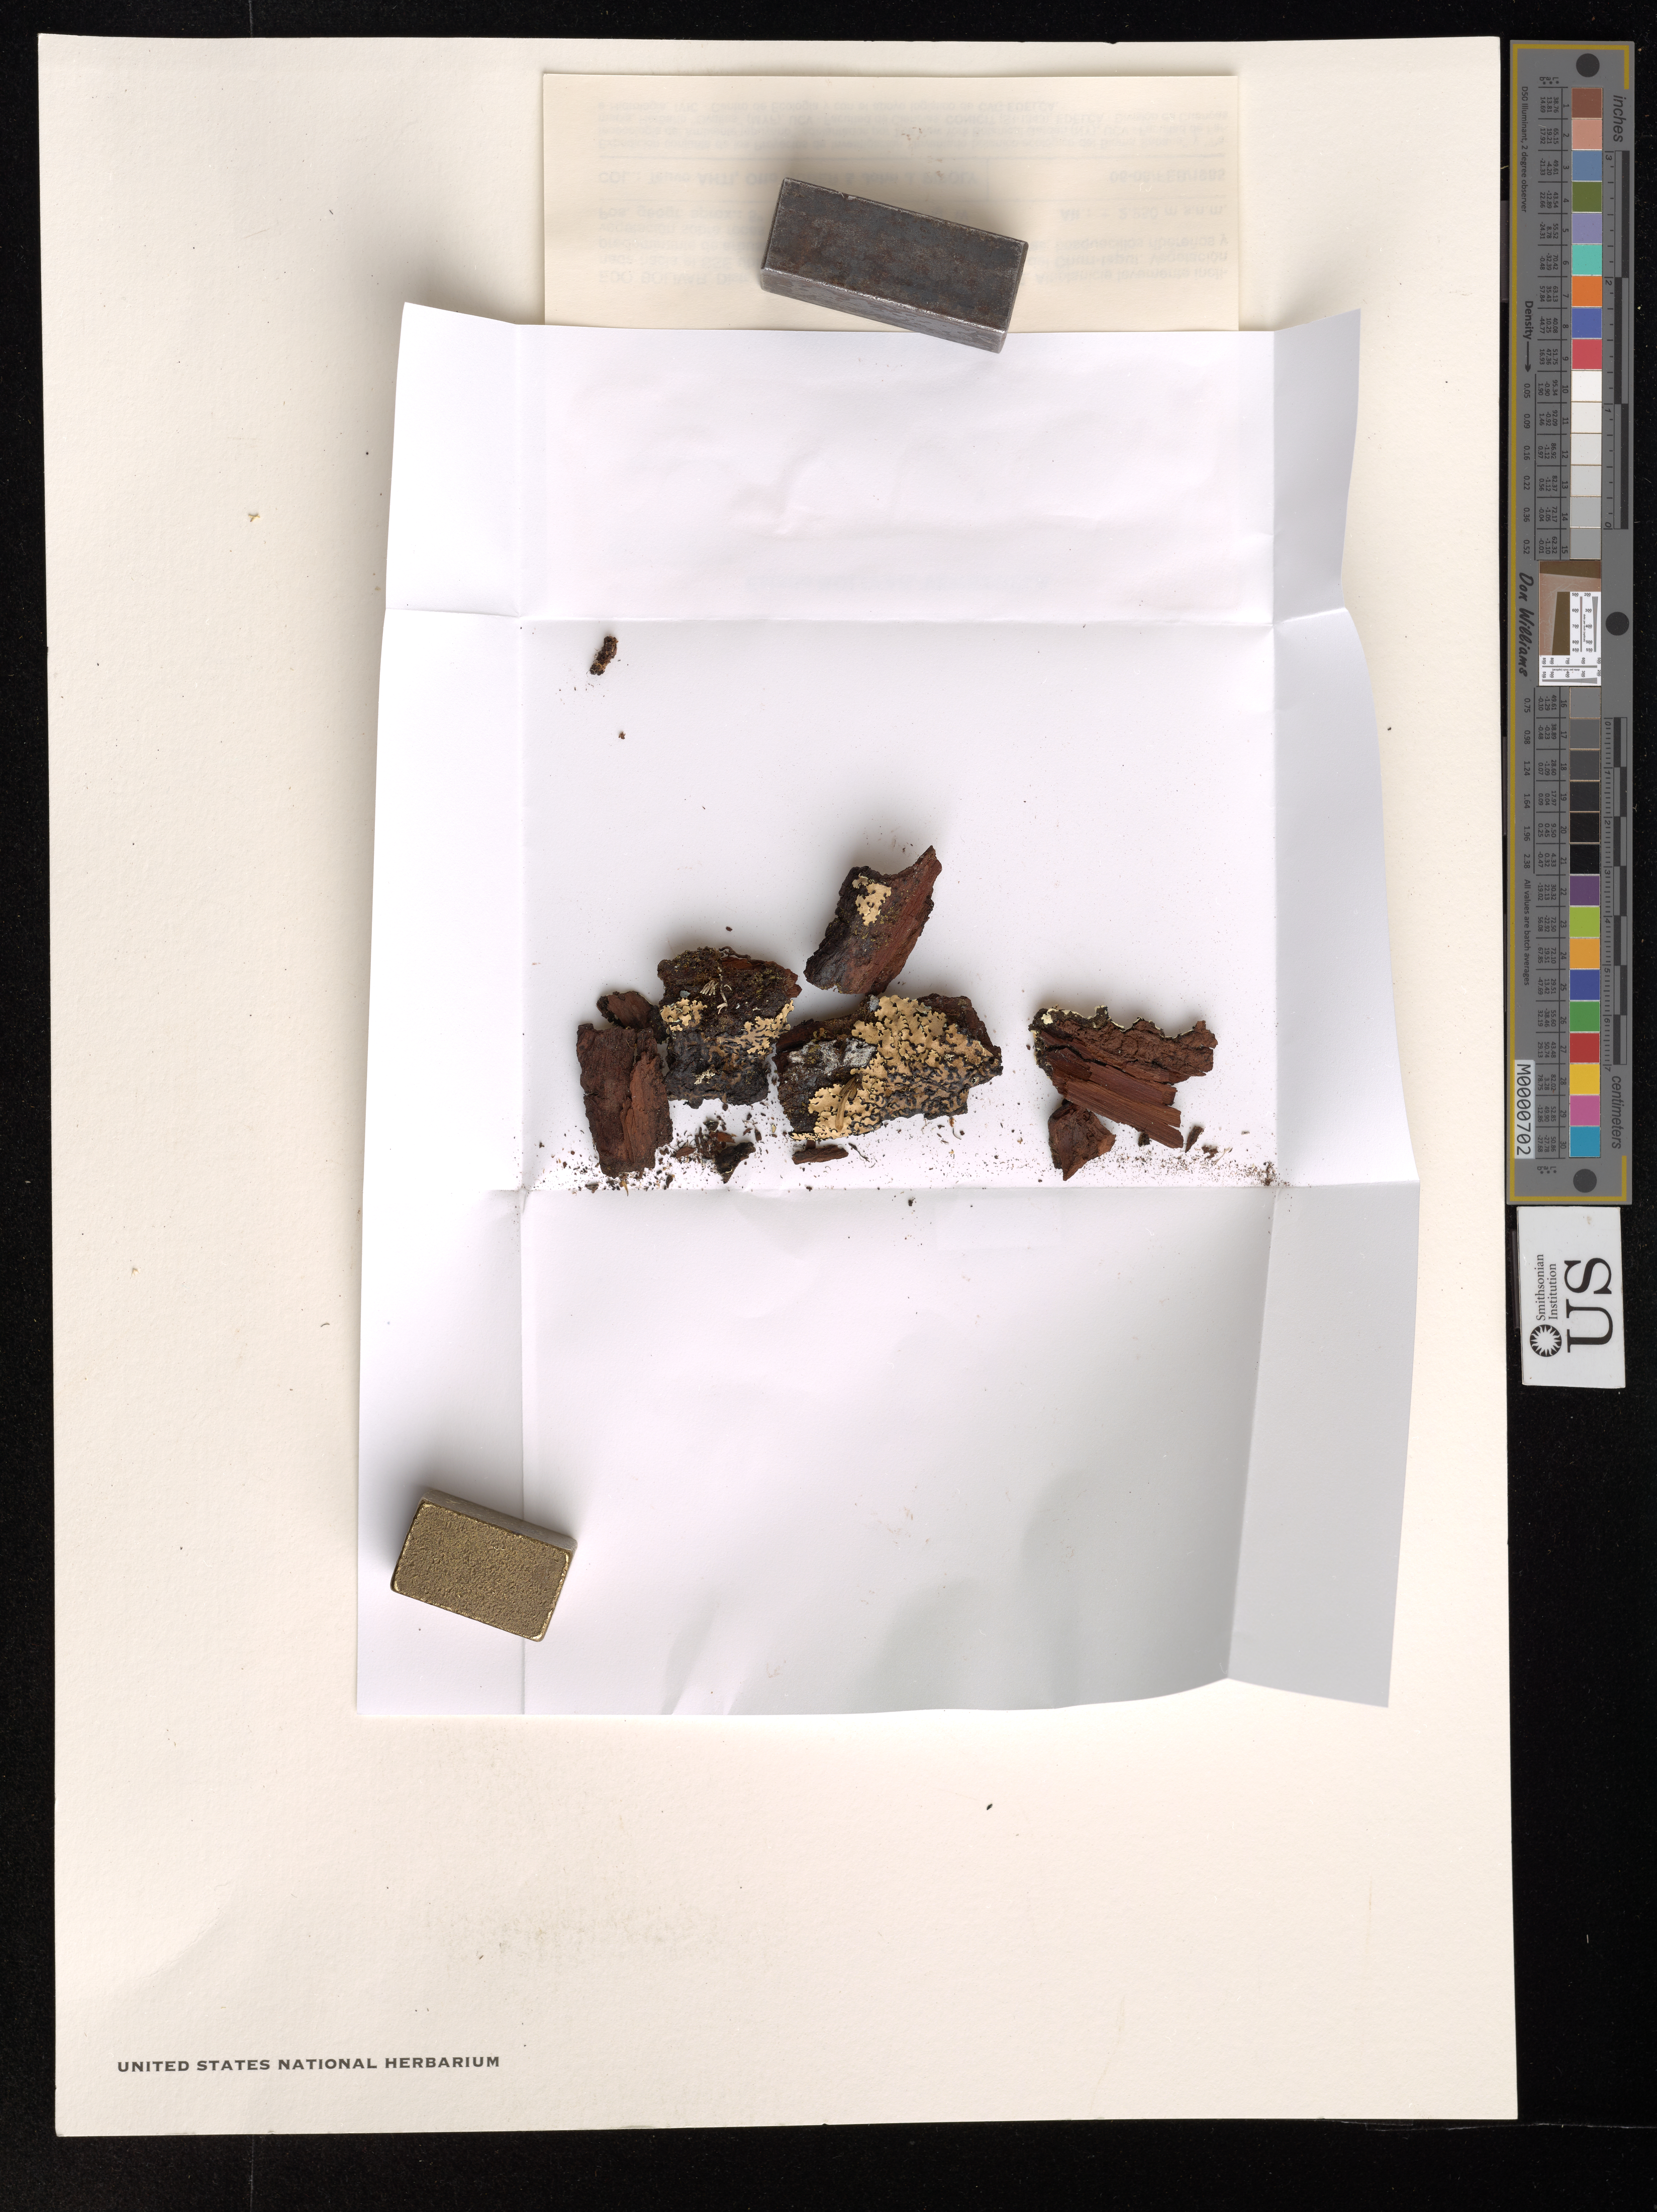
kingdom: Fungi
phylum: Ascomycota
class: Lecanoromycetes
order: Lecanorales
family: Parmeliaceae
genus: Hypotrachyna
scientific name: Hypotrachyna sp.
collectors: T. T. Ahti, O. Huber & J. J. Pipoly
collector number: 45015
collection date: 1985-02-06/1985-02-08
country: Venezuela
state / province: Bolivar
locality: Distr. Piar: Macizo del Chimantá, sector SE. Altiplanicie levemente inclinada hacia el SSE ubicada en la sección centro-suroriental del Churí-tepui.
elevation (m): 2250